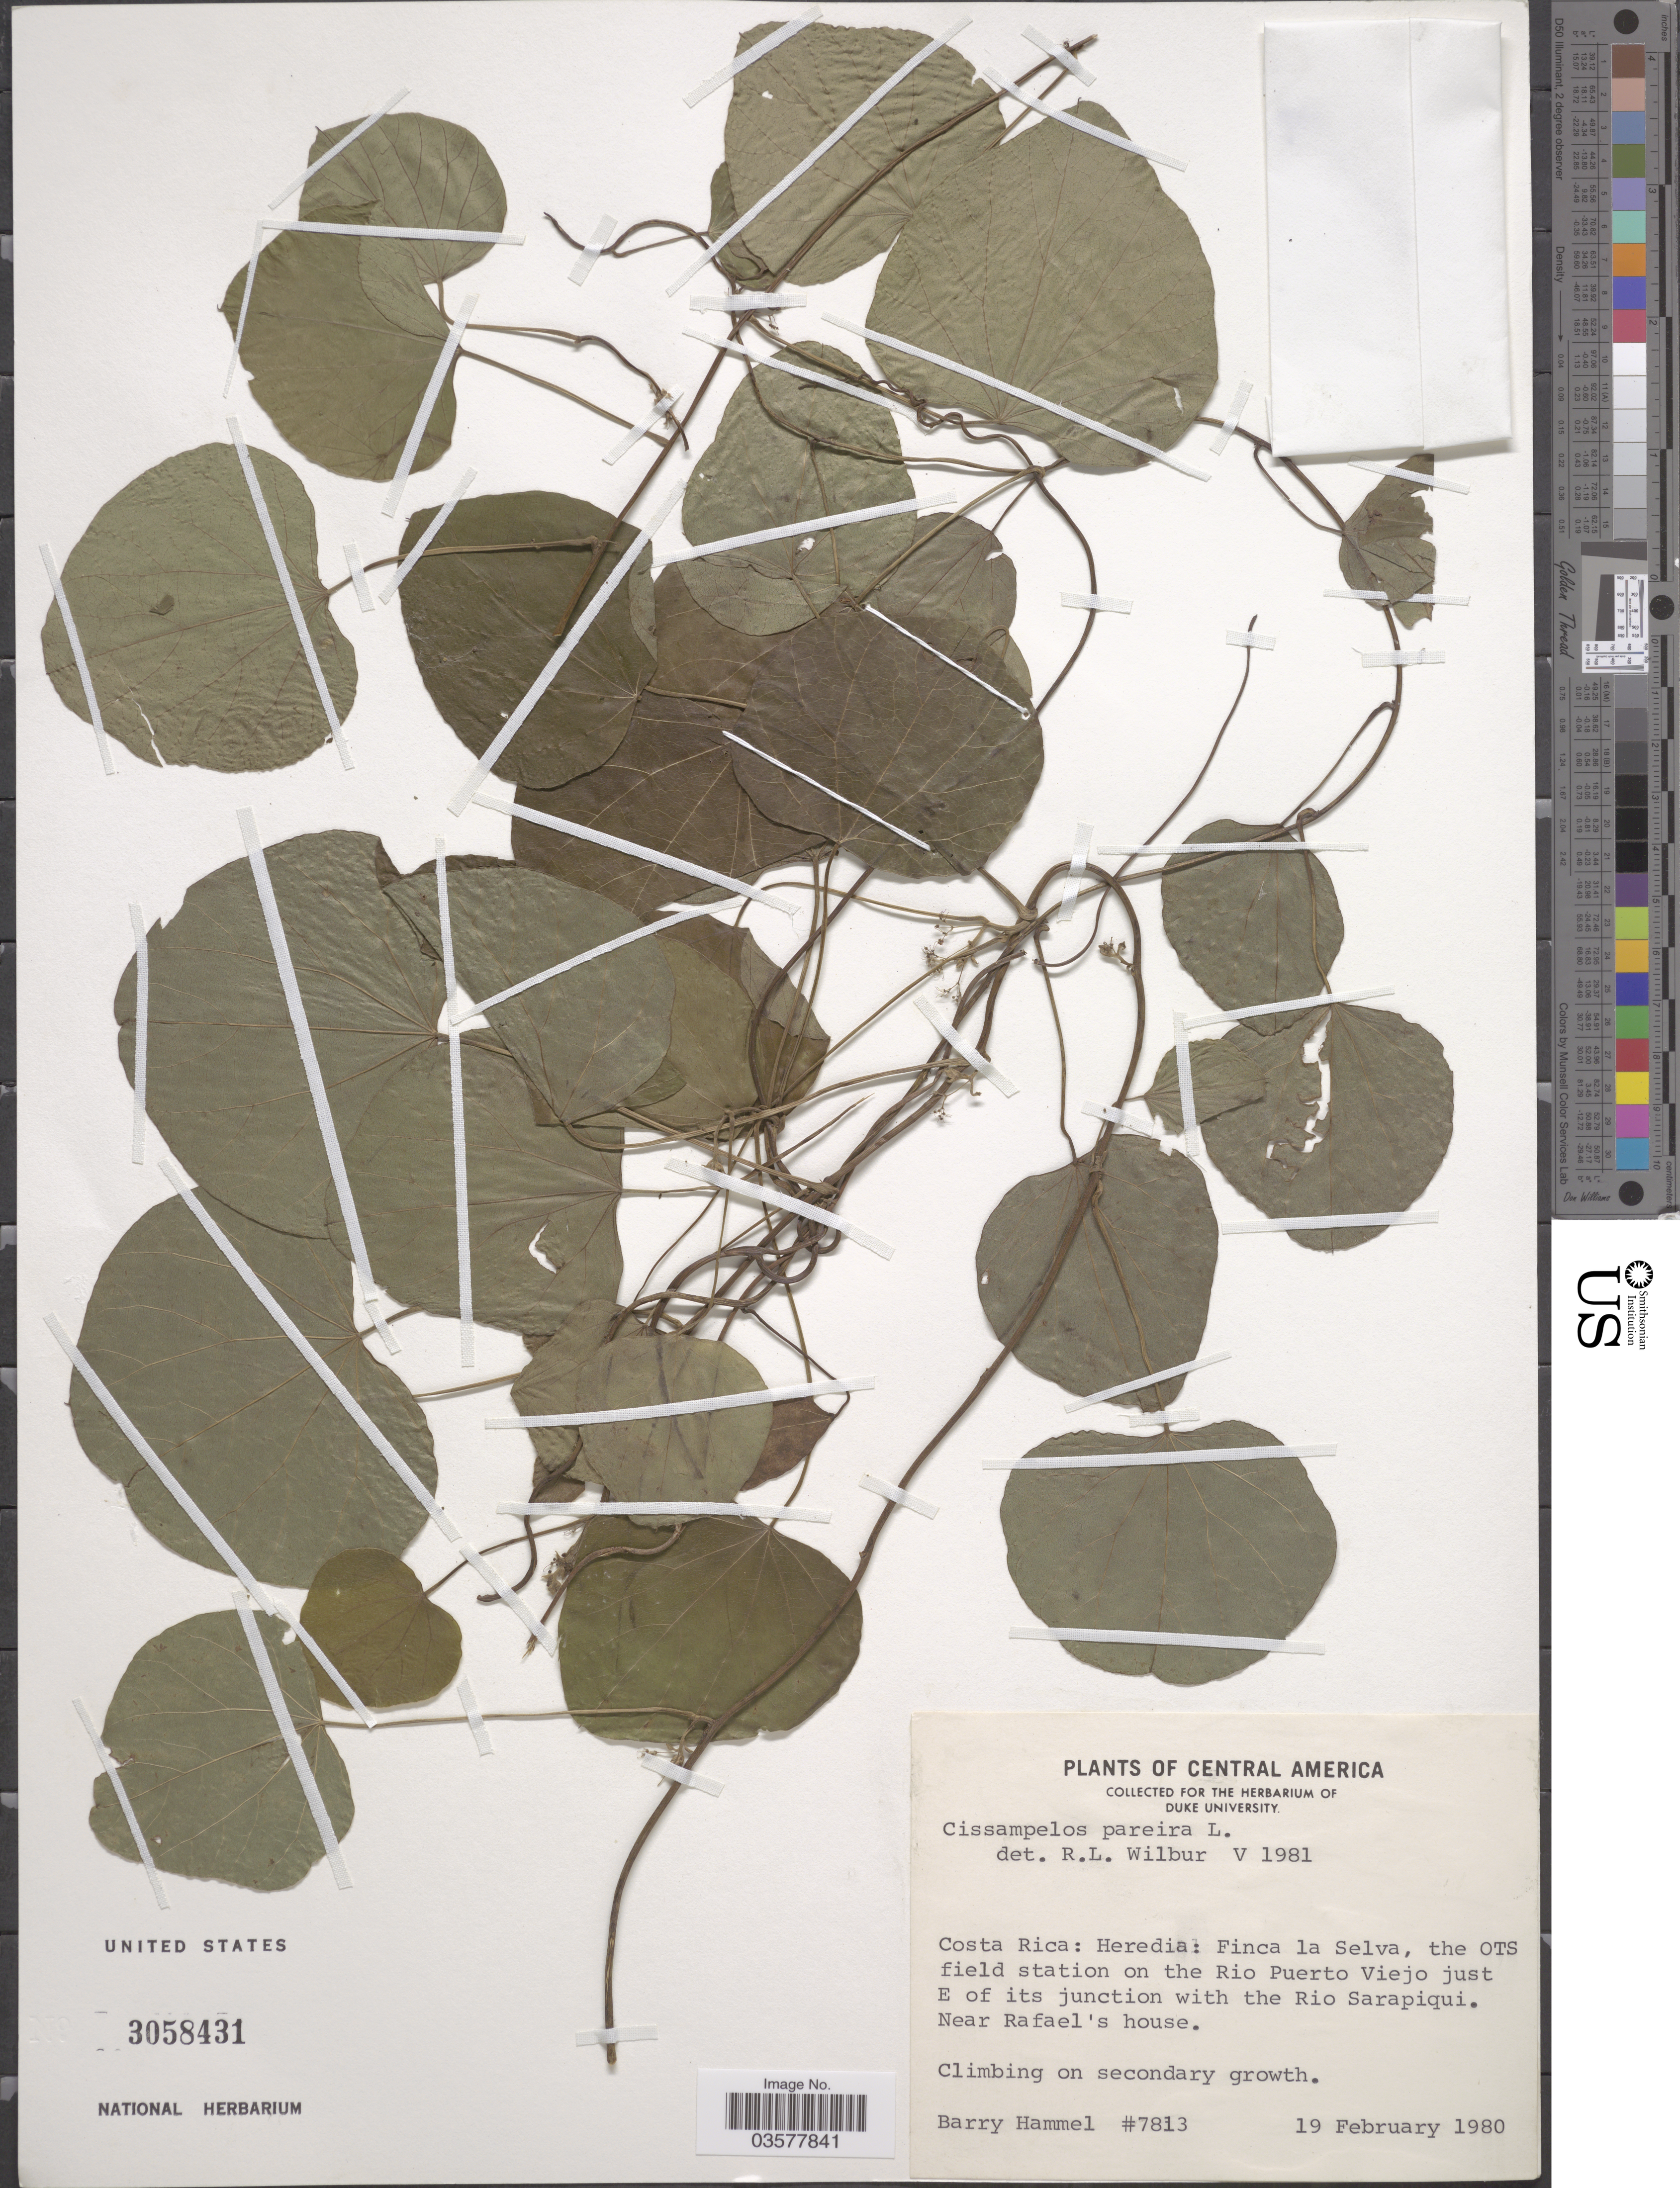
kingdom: Plantae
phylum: Tracheophyta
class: Magnoliopsida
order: Ranunculales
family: Menispermaceae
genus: Cissampelos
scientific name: Cissampelos pareira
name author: L.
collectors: B. Hammel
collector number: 7813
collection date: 1980-02-19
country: Costa Rica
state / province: Heredia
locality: Finca la Selva, the OTS field station on the Rio Puerto Viejo just E of its junction with the Rio Sarapiqui. Near Rafael's house.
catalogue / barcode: US 3058431